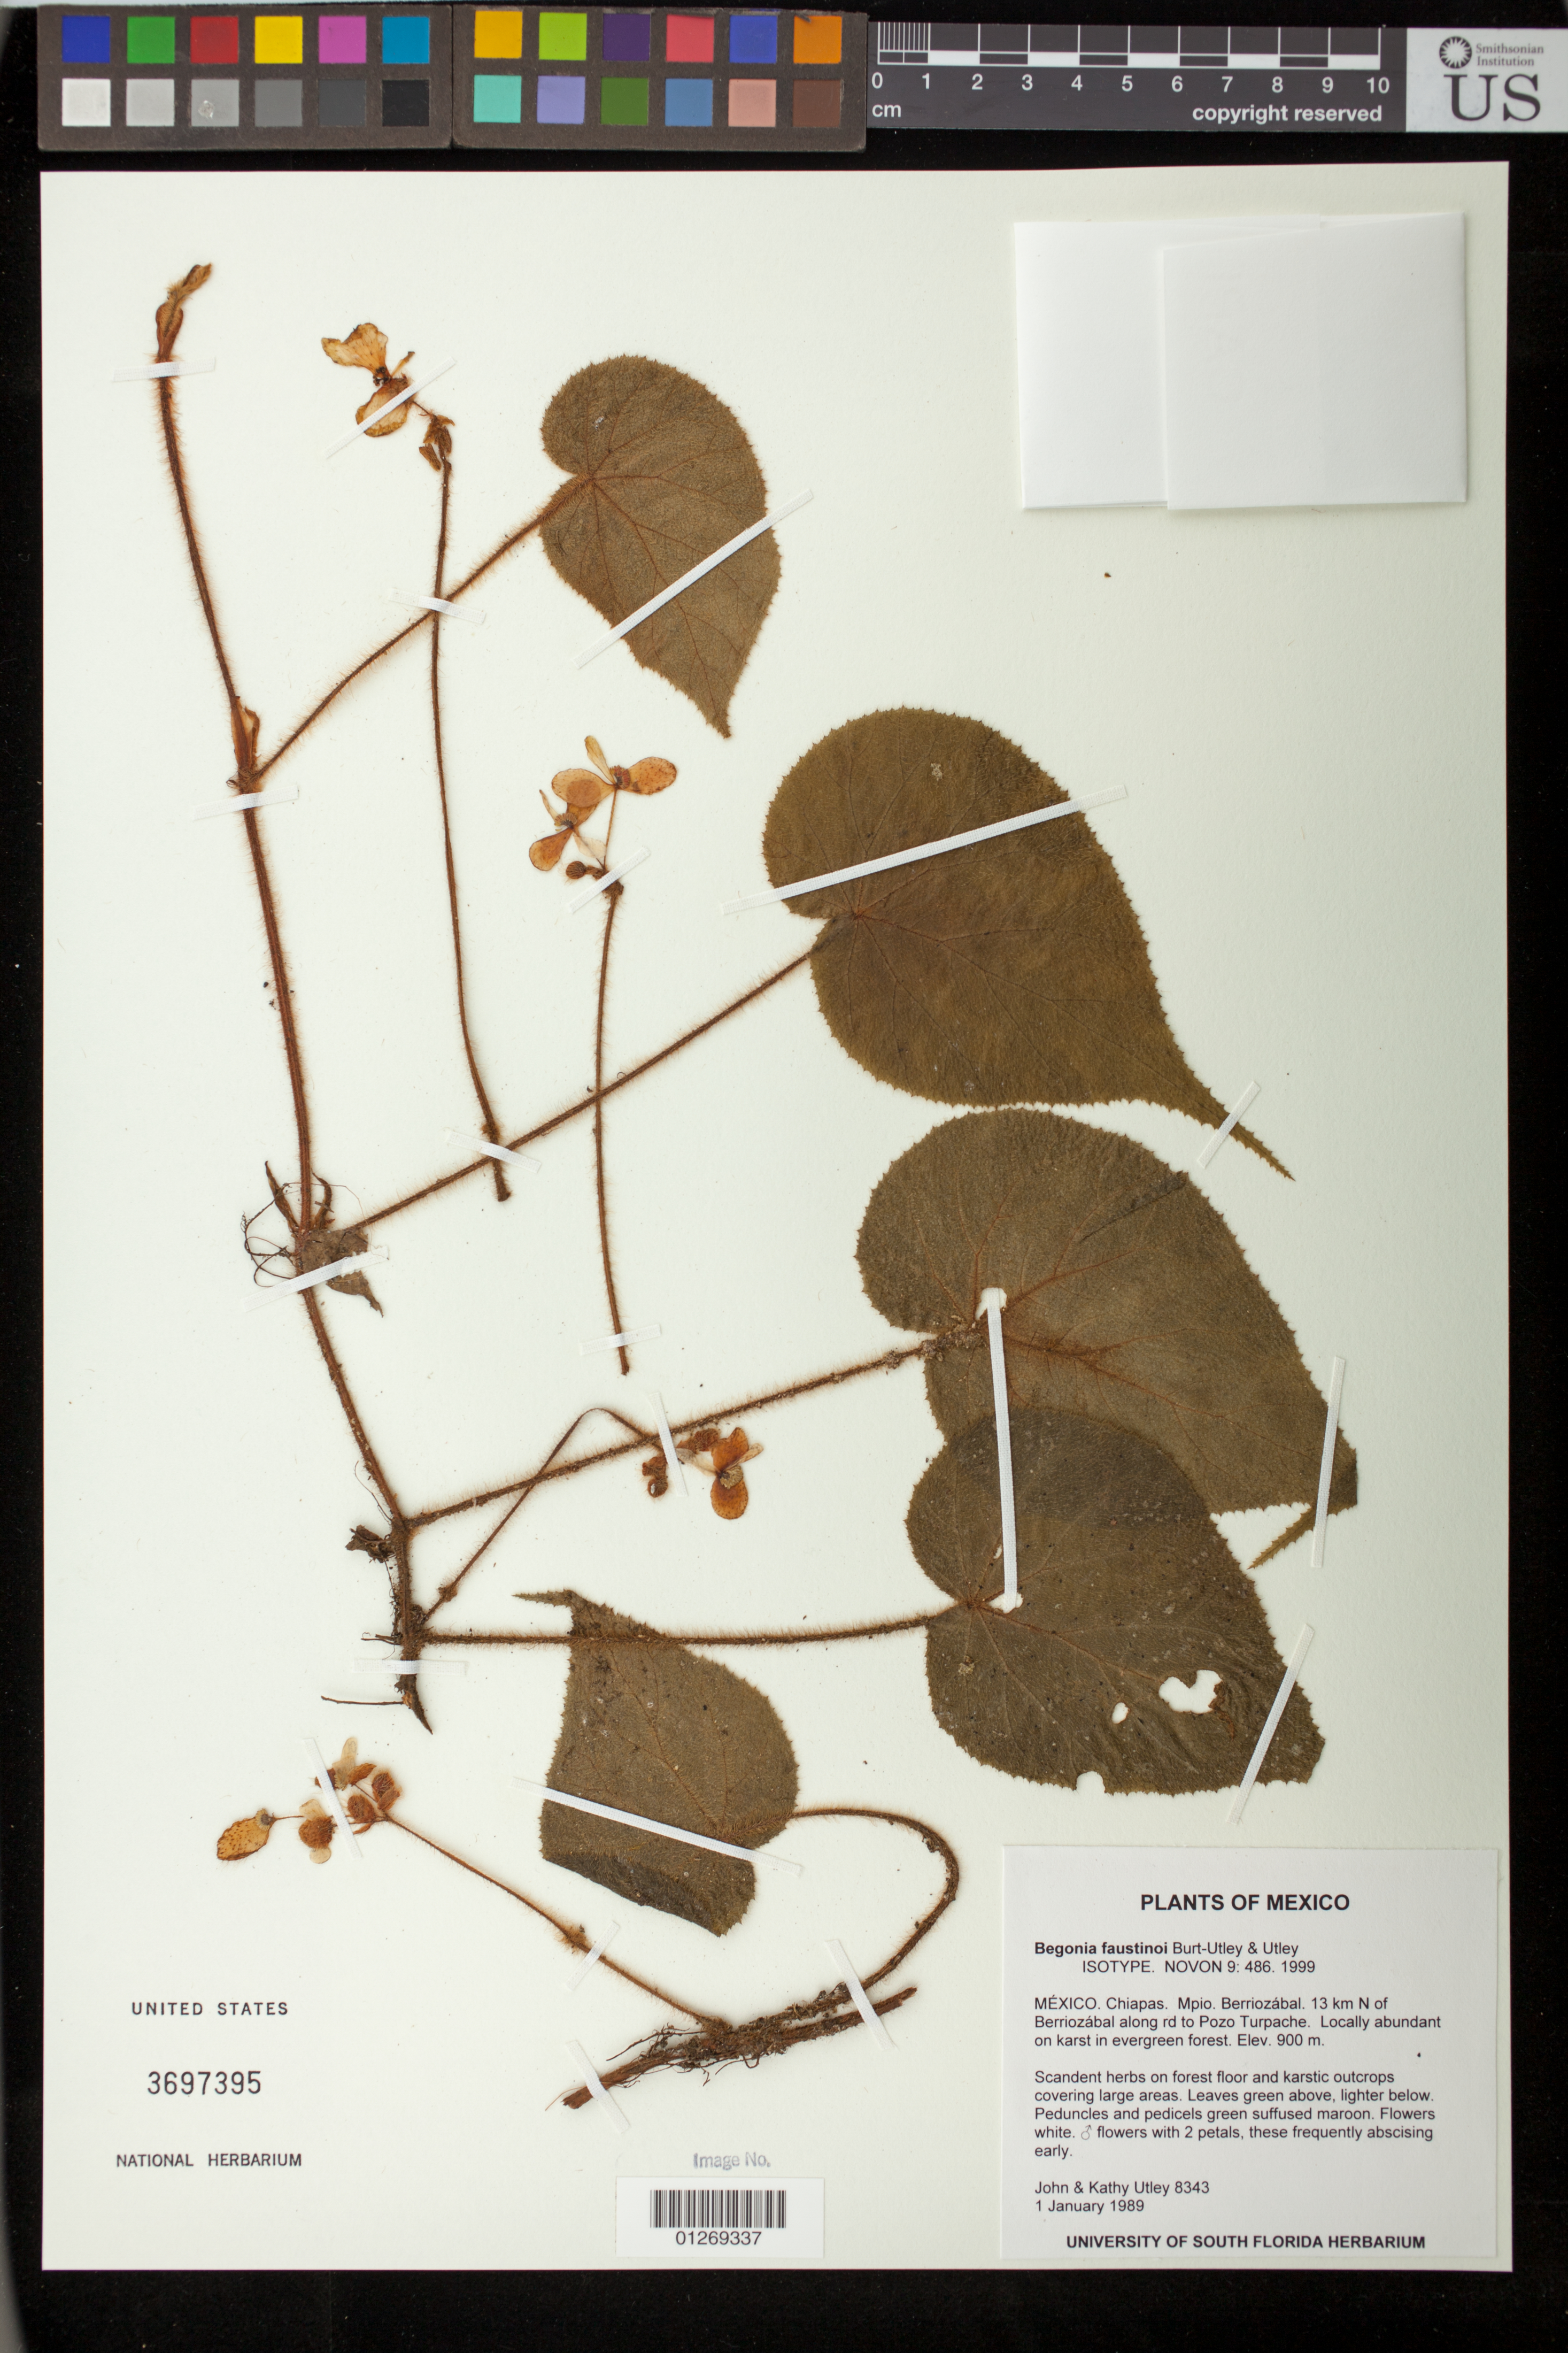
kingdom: Plantae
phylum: Tracheophyta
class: Magnoliopsida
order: Cucurbitales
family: Begoniaceae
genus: Begonia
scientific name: Begonia faustinoi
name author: Burt-Utley & Utley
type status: Isotype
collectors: J. F. Utley & K. M. Burt-Utley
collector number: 8343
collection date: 1989-01-01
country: Mexico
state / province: Chiapas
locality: Chiapas. Mpio. Berriozábal. 13 km N of Berriozábal along rd to Pozo Turpache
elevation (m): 900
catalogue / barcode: US 3697395